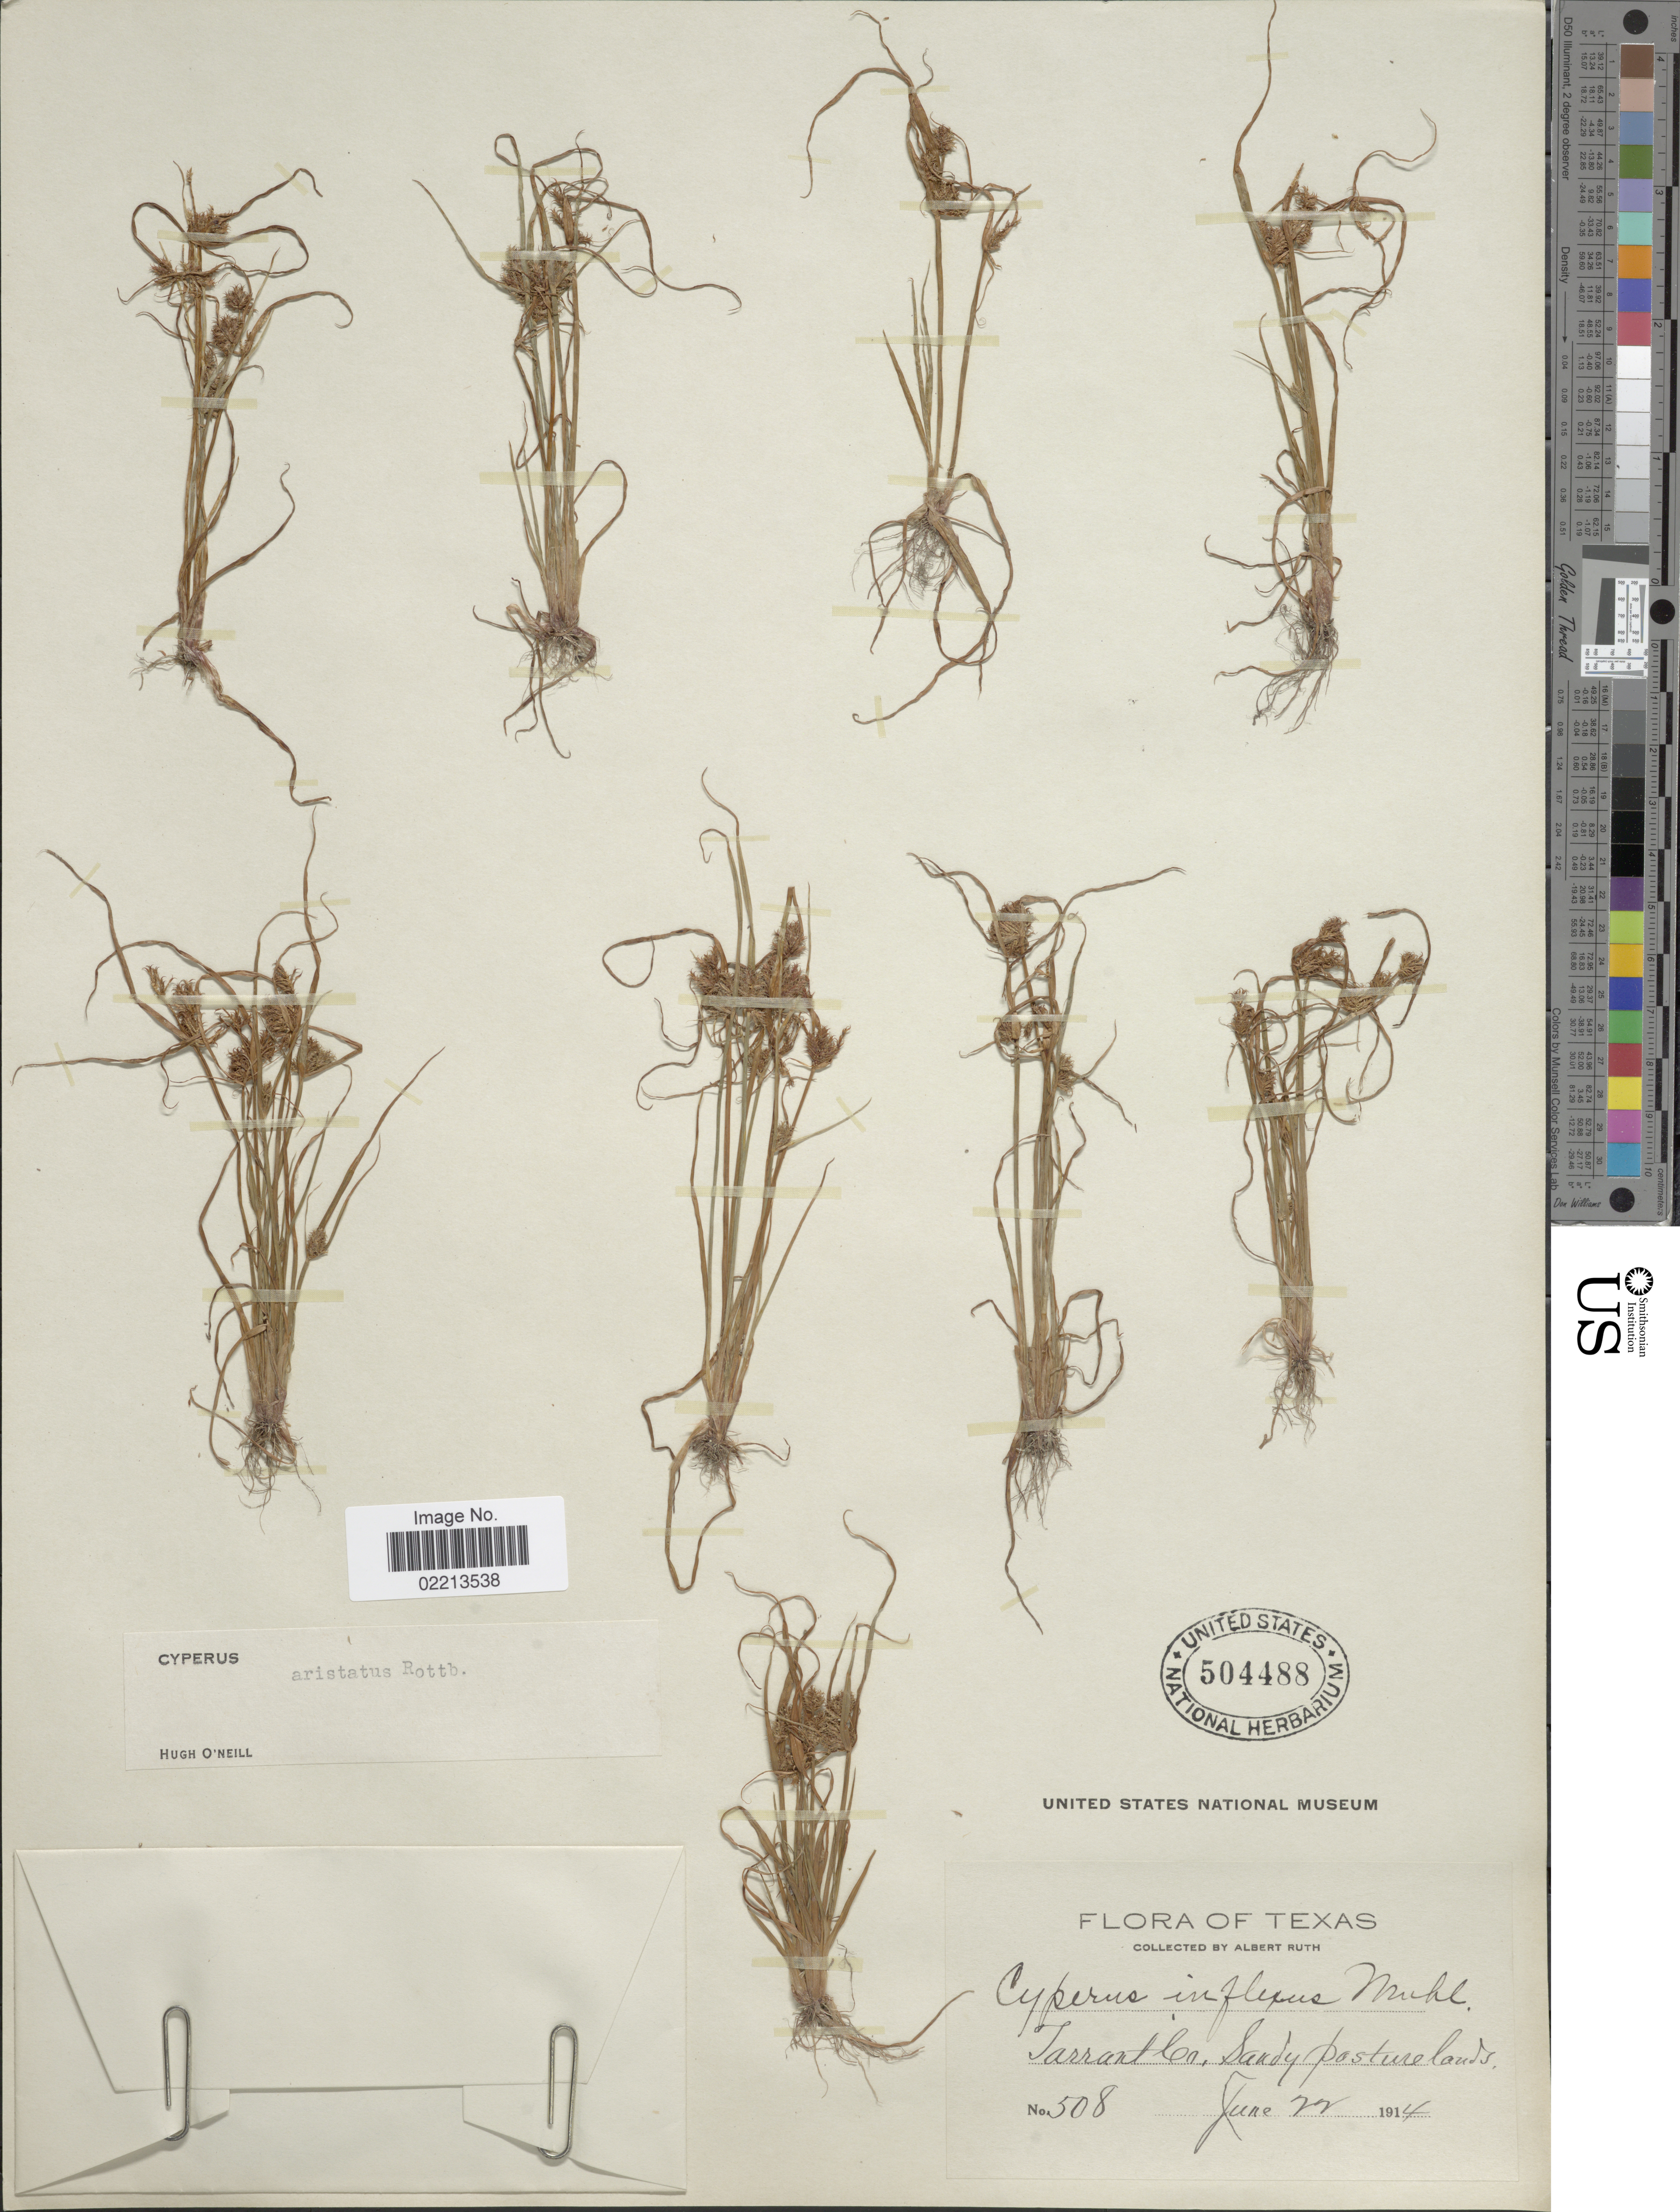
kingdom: Plantae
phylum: Tracheophyta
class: Liliopsida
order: Poales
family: Cyperaceae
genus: Cyperus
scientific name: Cyperus squarrosus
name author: L.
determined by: Strong, Mark T., (BOT), Smithsonian Institution - National Museum of Natural History (UNITED STATES)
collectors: A. Ruth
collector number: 508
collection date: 1914-06-22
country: United States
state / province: Texas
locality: Tarrant Co.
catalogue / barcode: US 504488